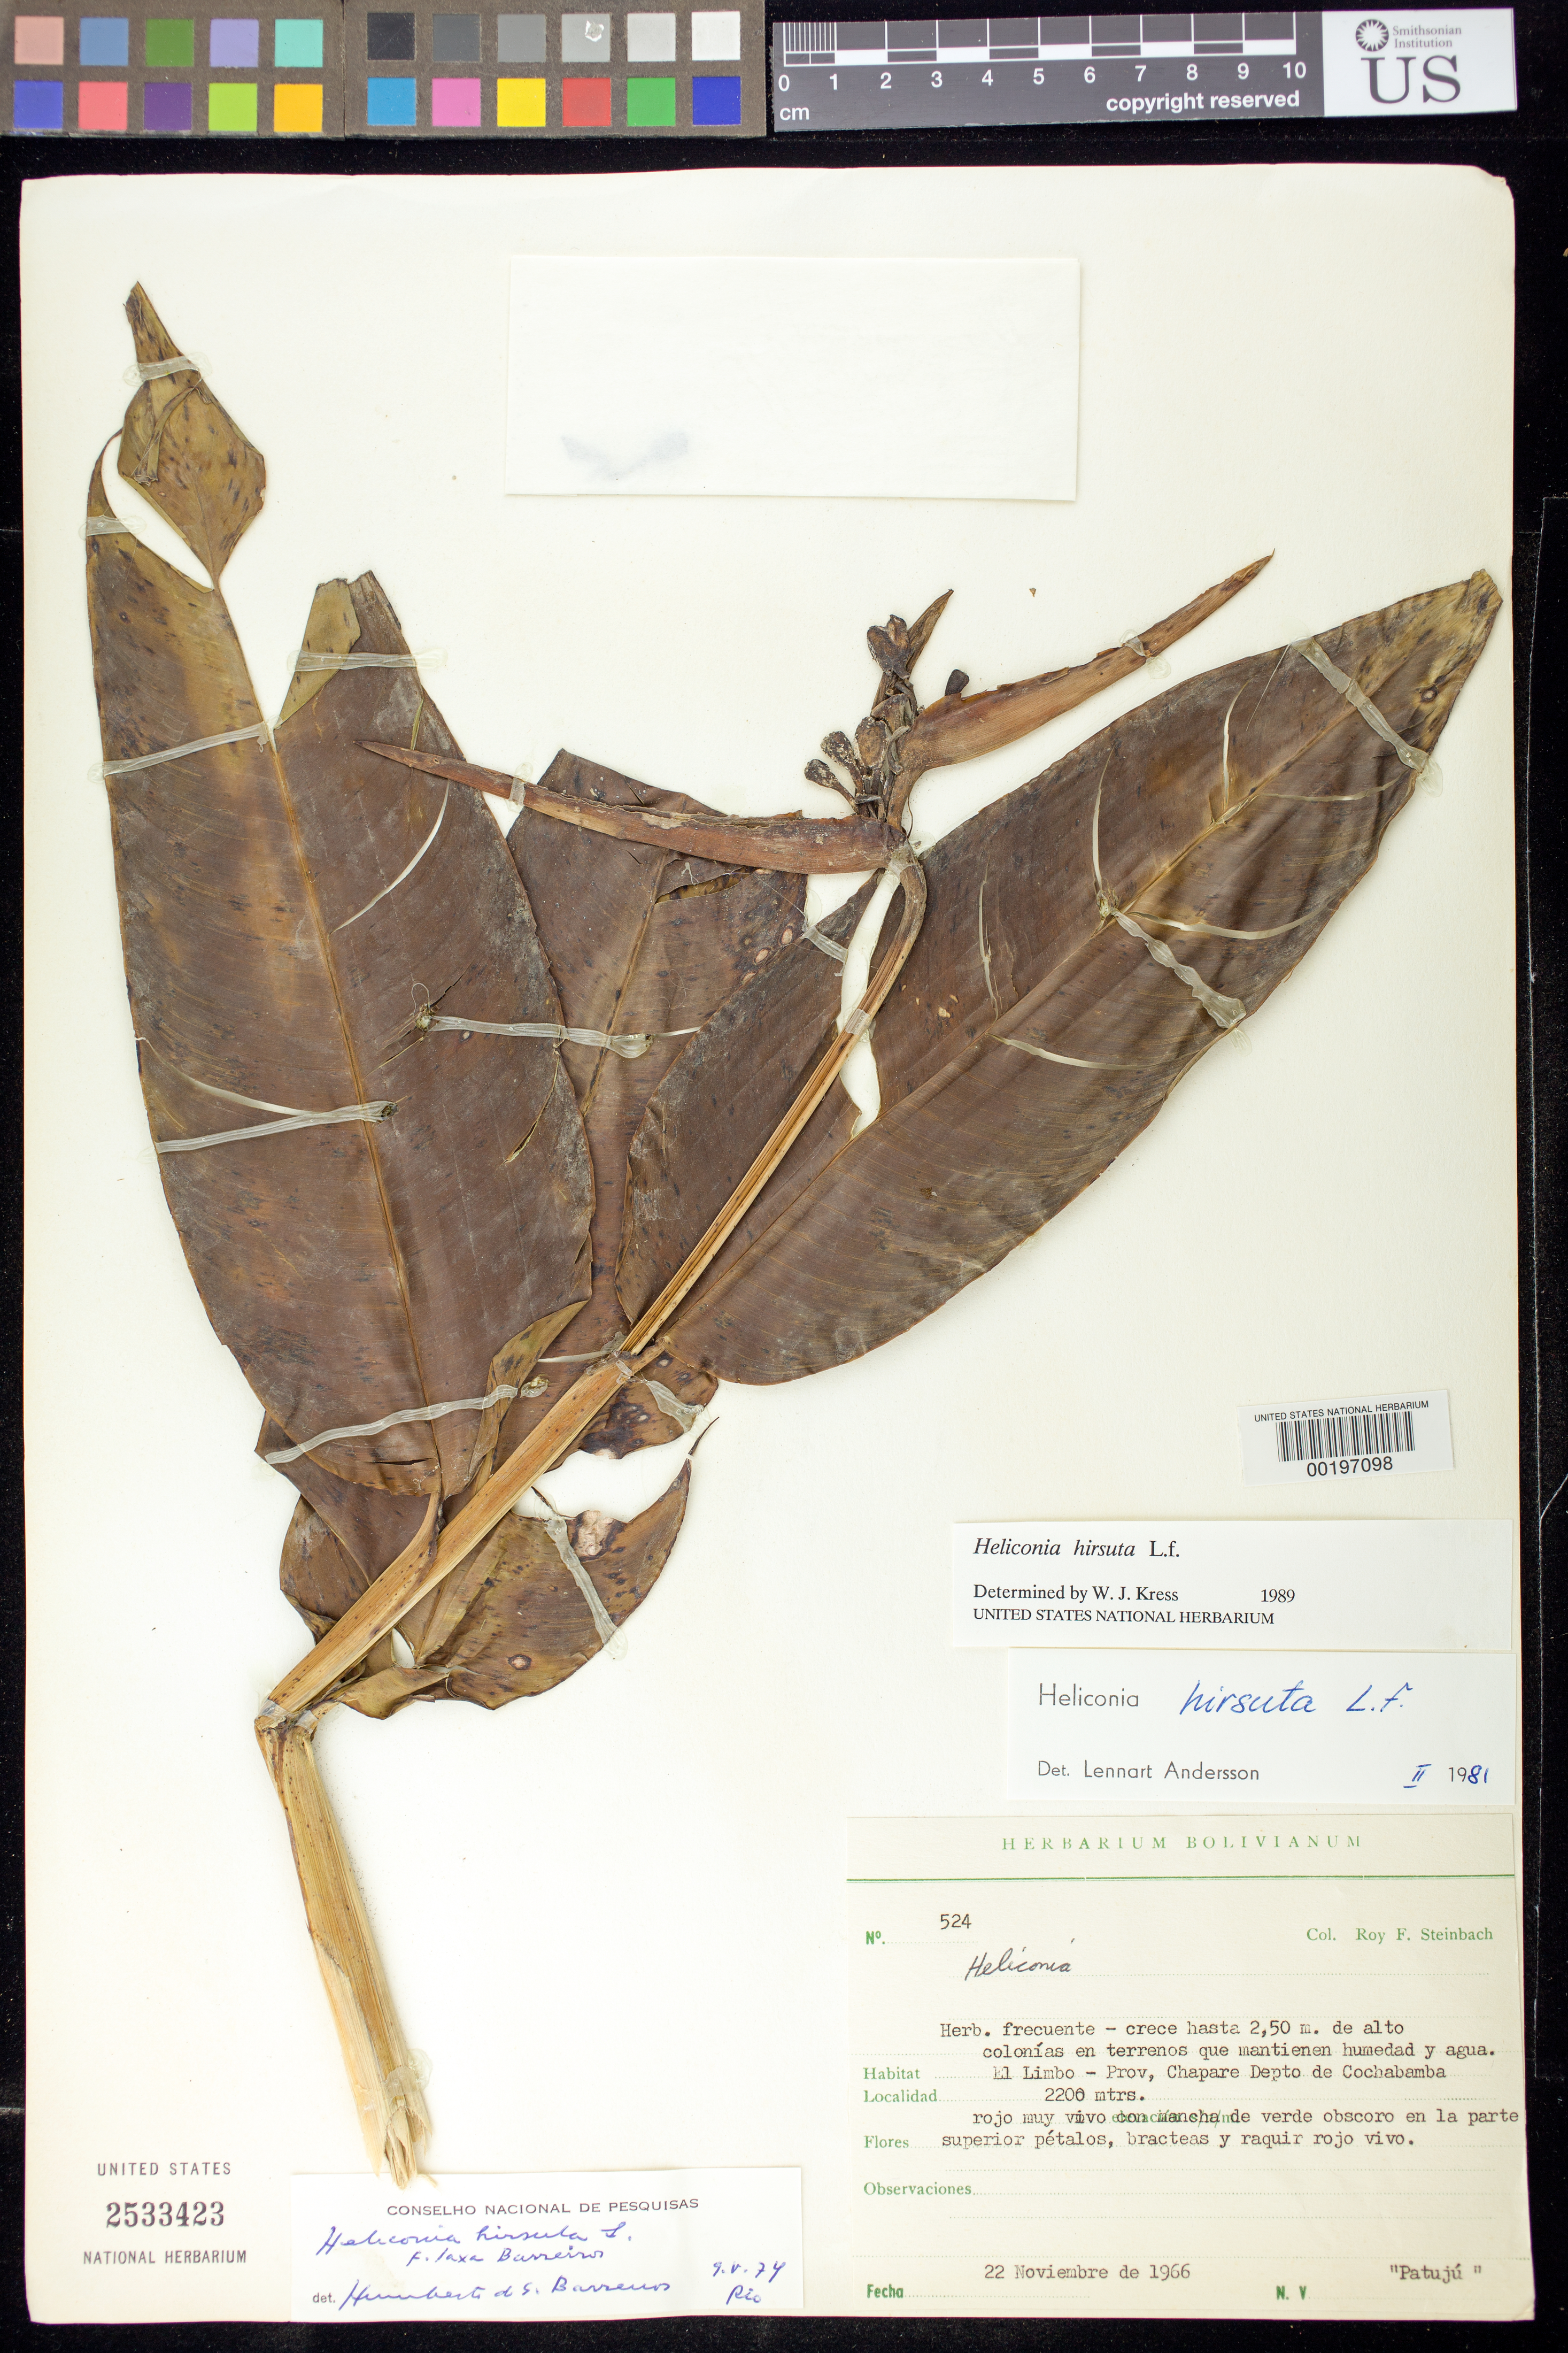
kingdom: Plantae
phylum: Tracheophyta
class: Liliopsida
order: Zingiberales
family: Heliconiaceae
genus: Heliconia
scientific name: Heliconia hirsuta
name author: L. f.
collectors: R. F. Steinbach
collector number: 524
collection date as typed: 22 Nov 1966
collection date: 1966-11-22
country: Bolivia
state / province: Cochabamba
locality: El Limbo - Prov Chapare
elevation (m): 2200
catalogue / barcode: US 2533423